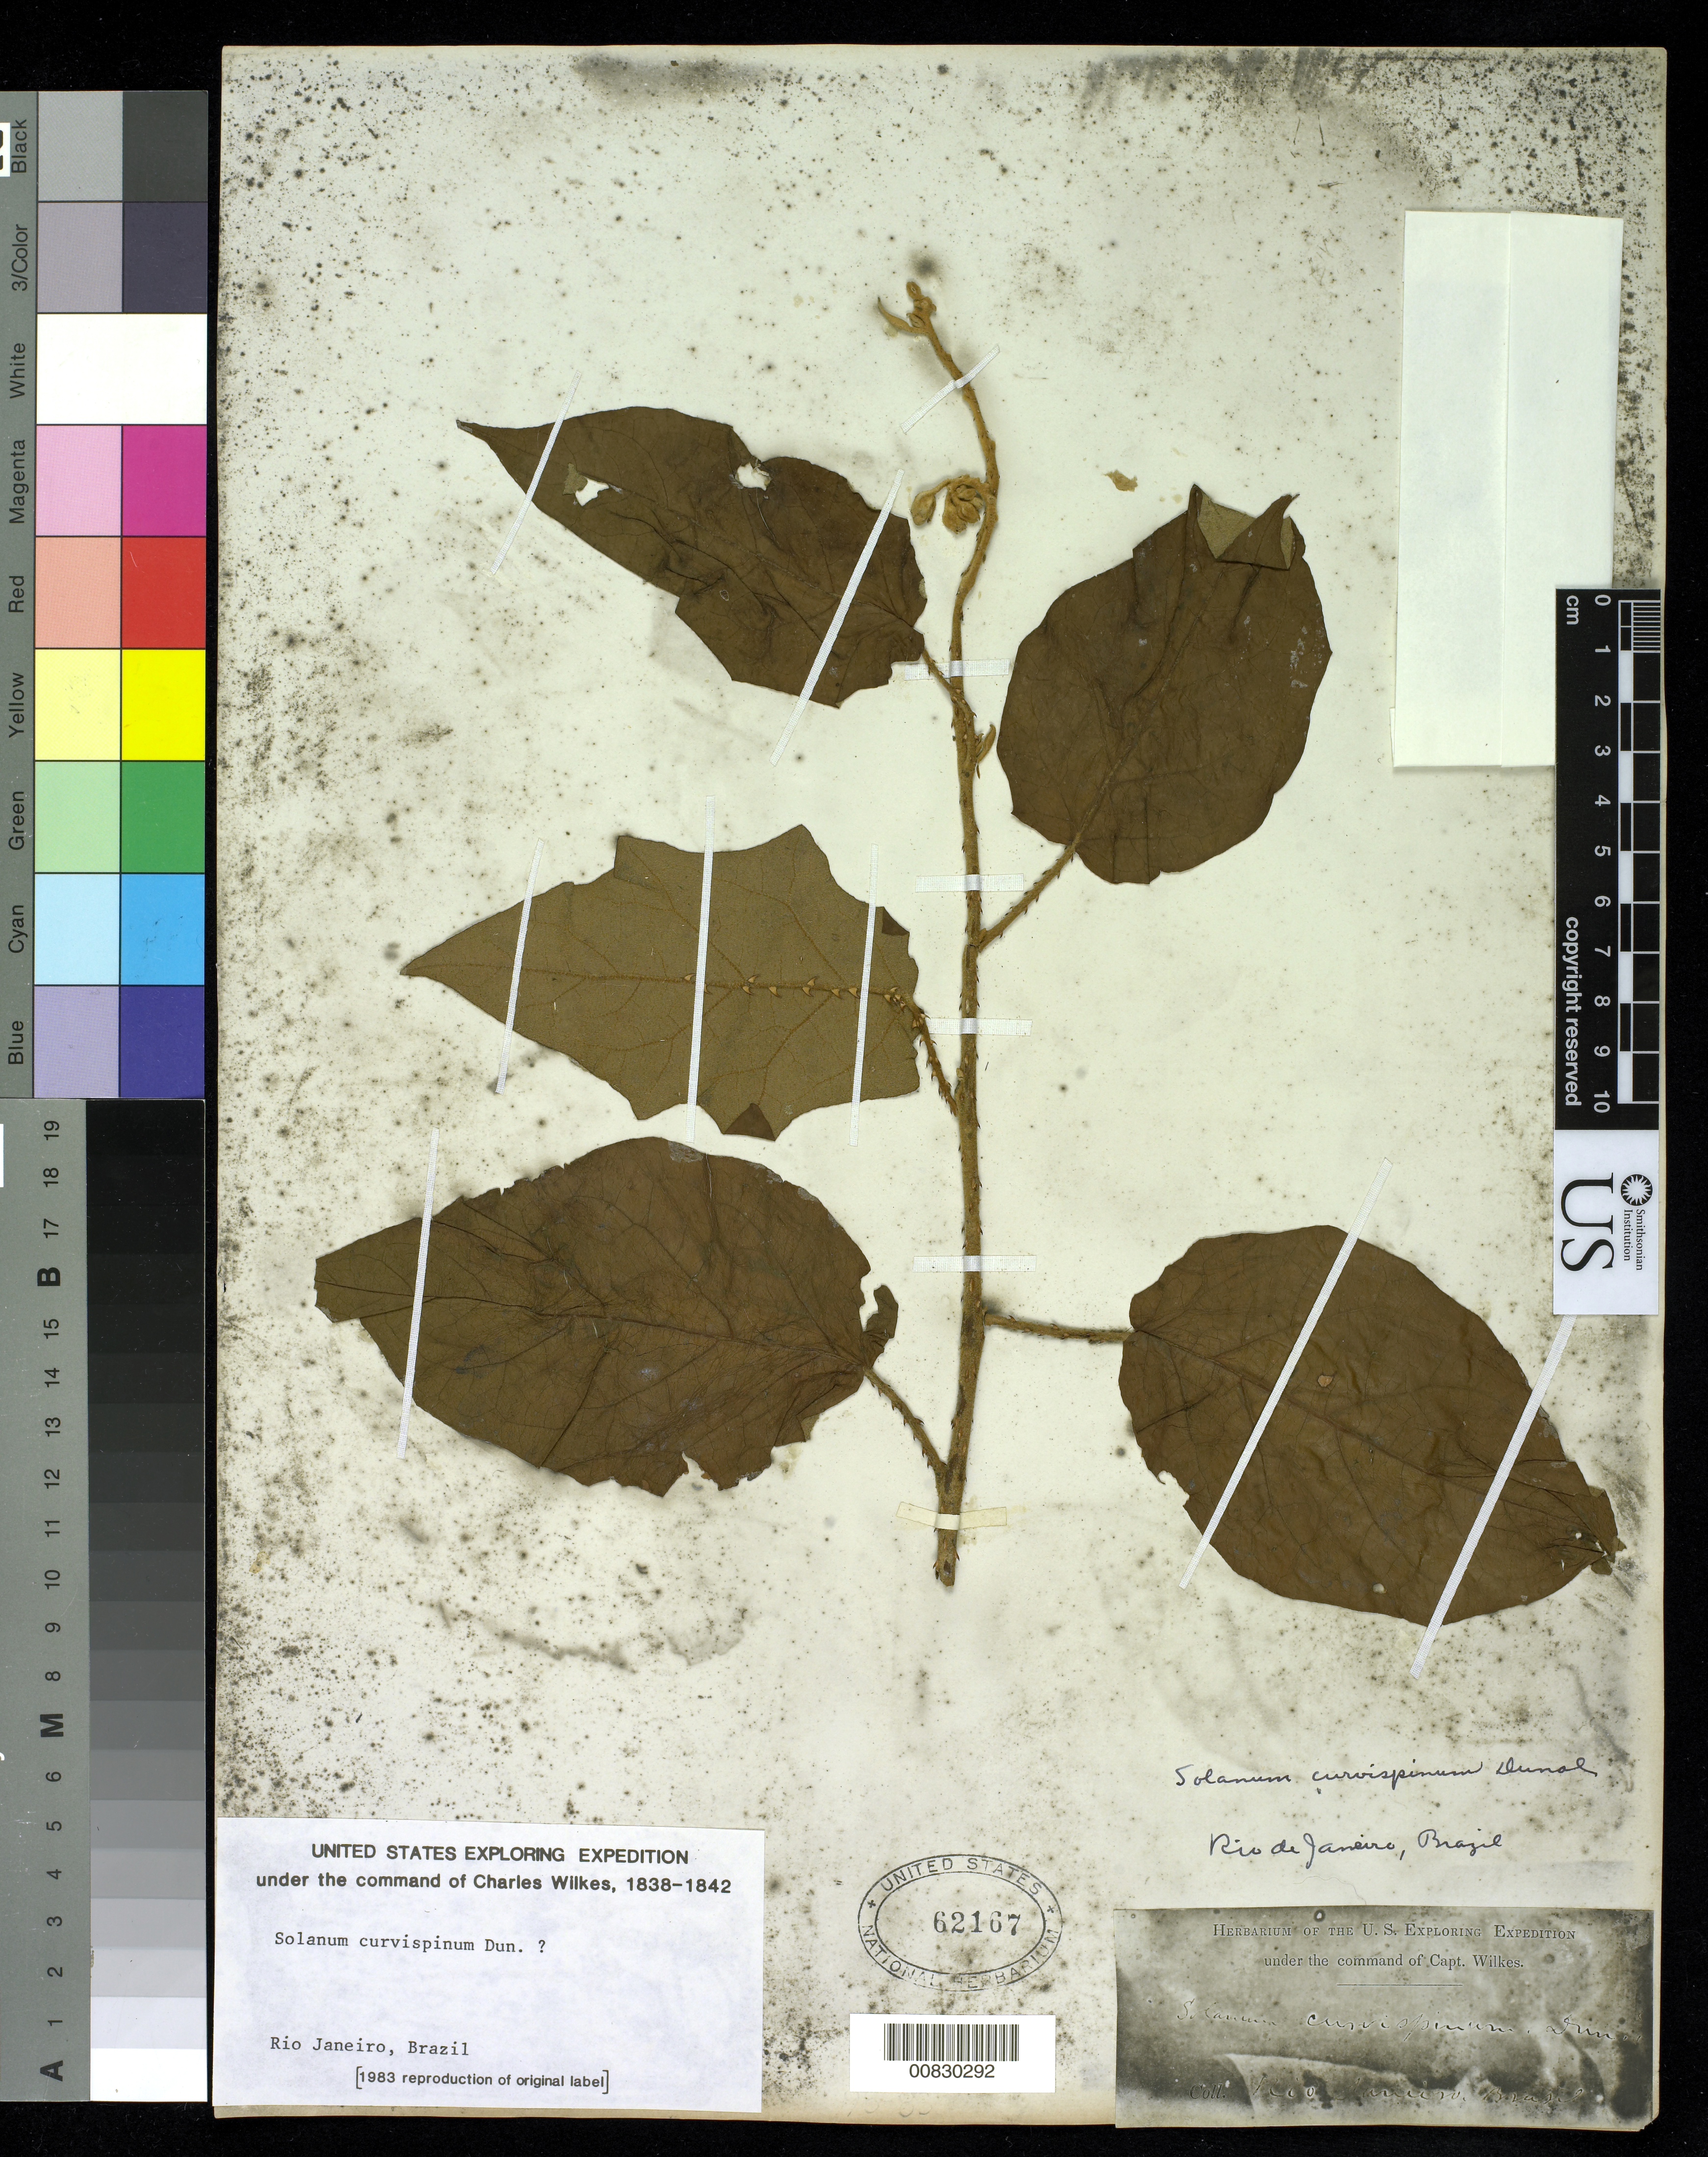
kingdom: Plantae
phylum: Tracheophyta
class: Magnoliopsida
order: Solanales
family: Solanaceae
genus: Solanum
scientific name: Solanum curvispinum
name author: Dunal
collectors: Wilkes Explor. Exped.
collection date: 1838/1842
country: Brazil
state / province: Rio de Janeiro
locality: Rio Janeiro, Brazil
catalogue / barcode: US 62167